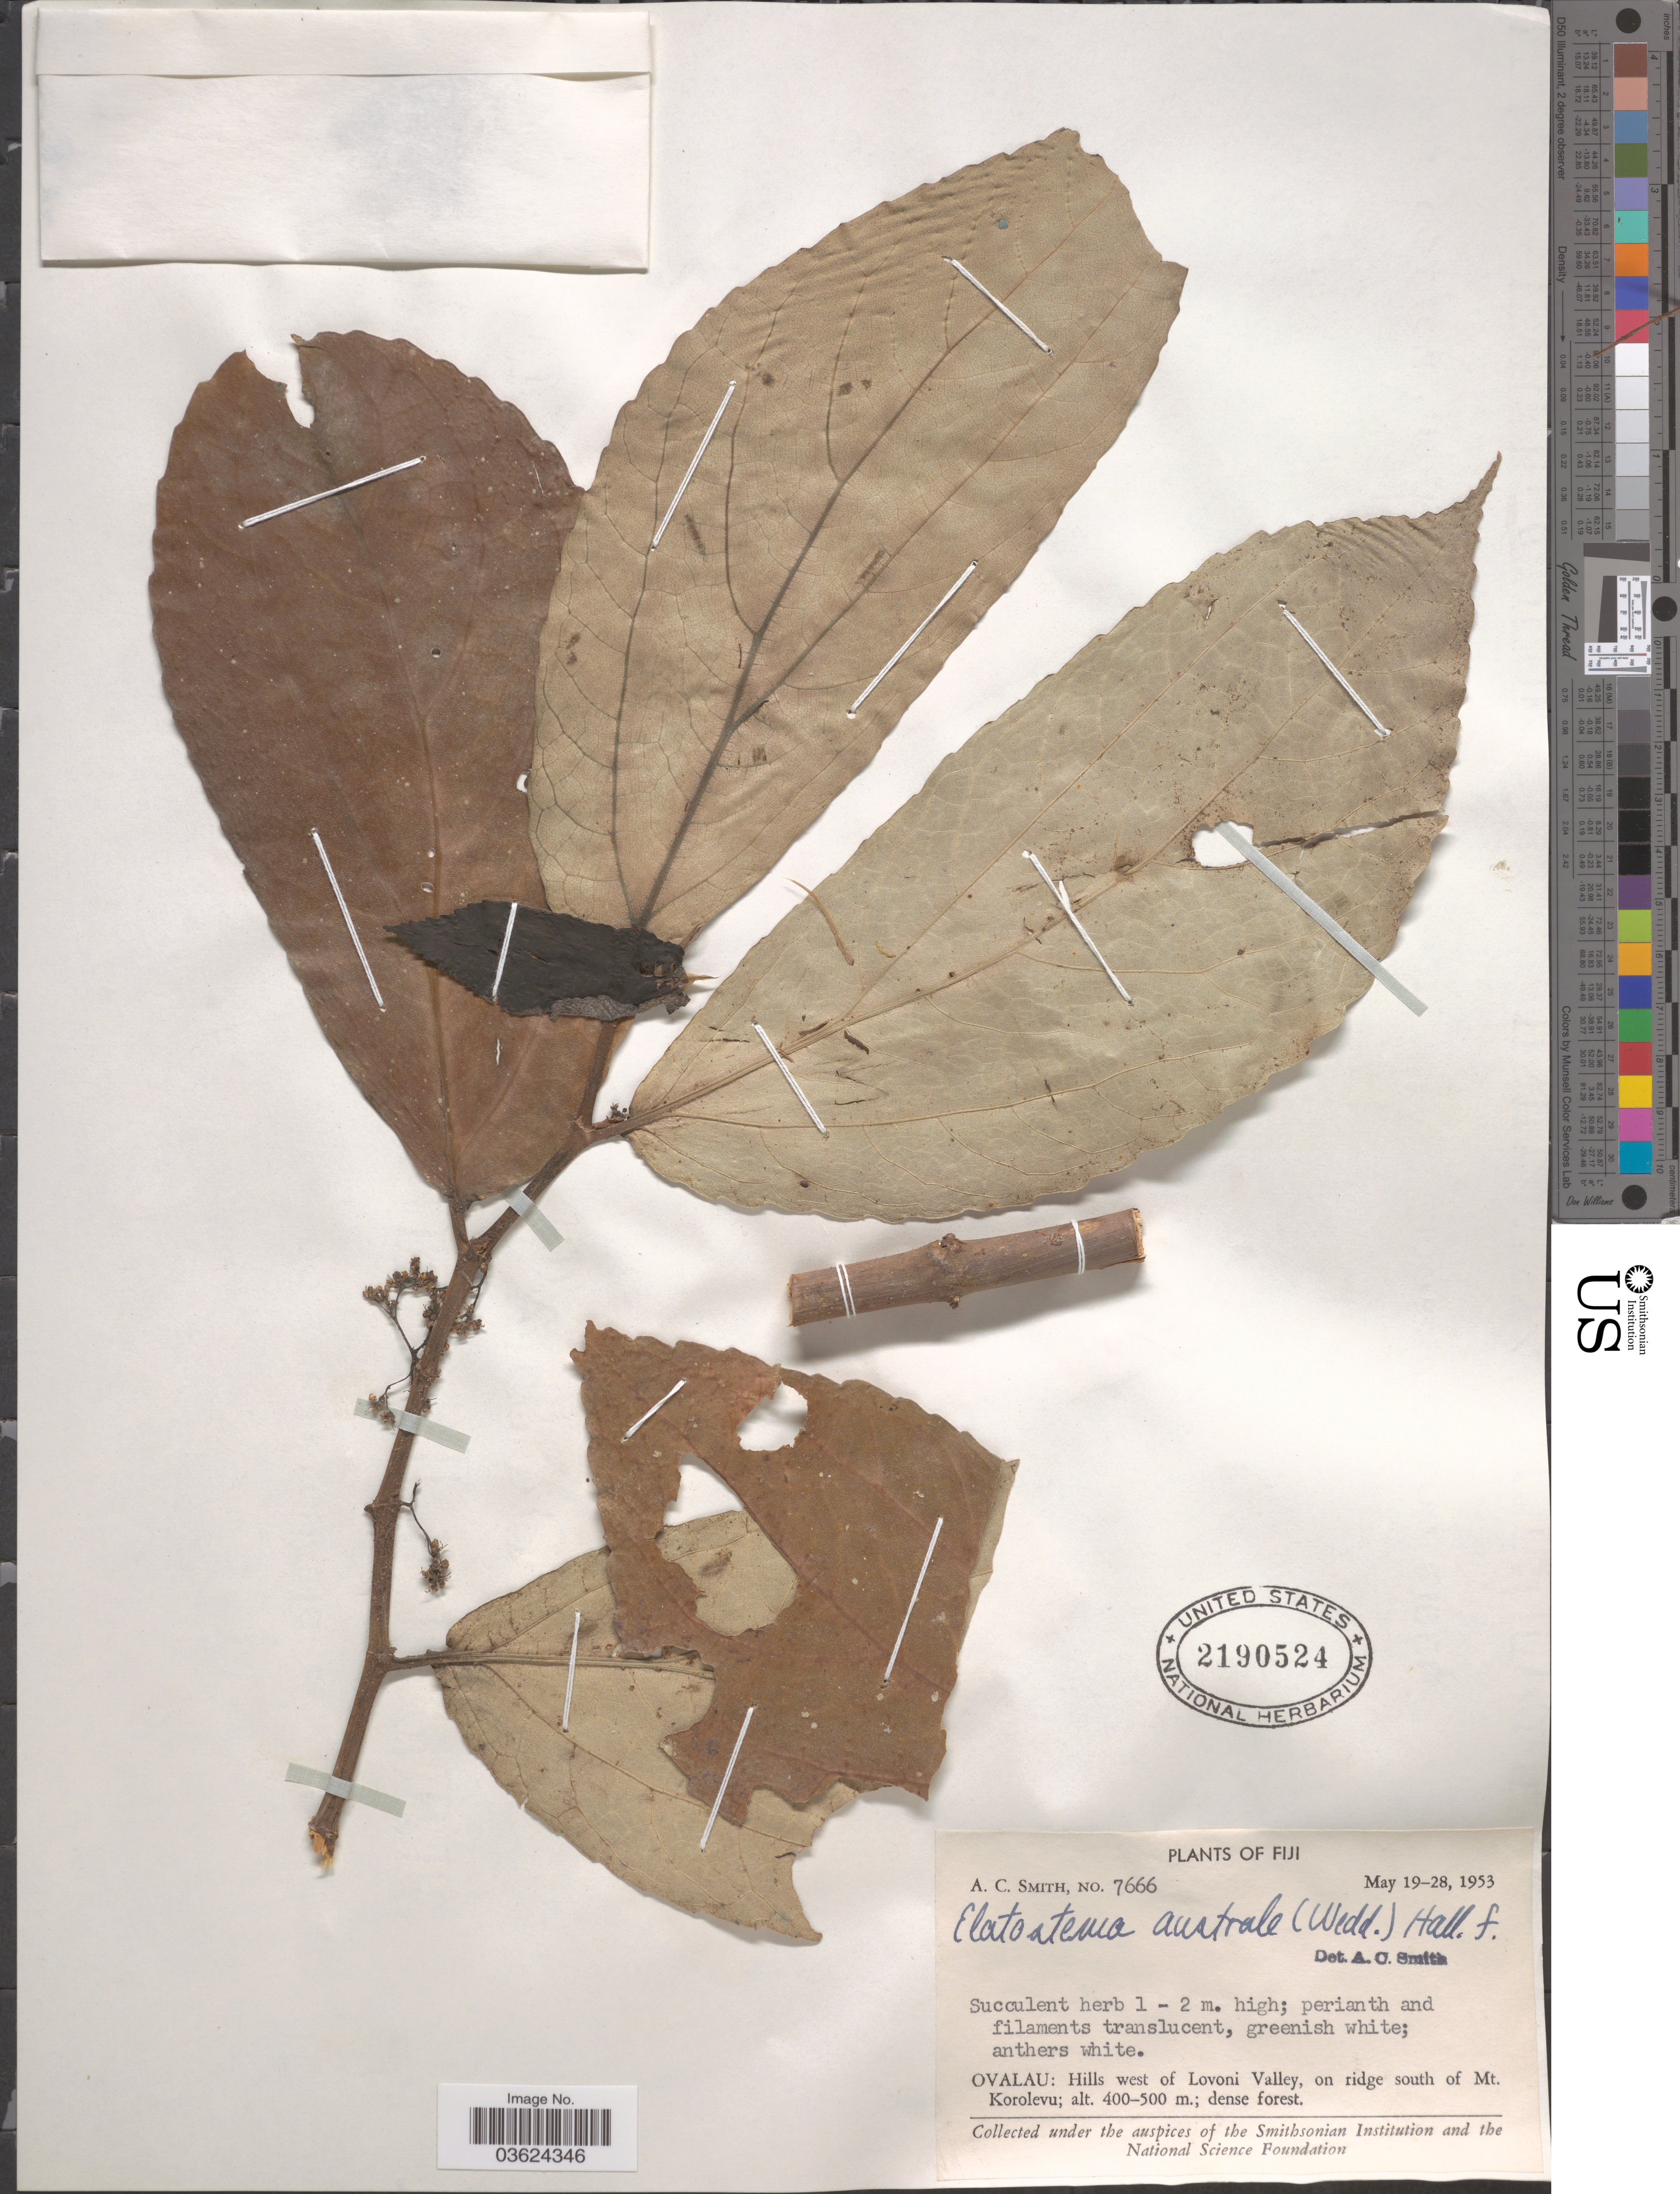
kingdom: Plantae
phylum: Tracheophyta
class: Magnoliopsida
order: Rosales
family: Urticaceae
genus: Elatostema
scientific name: Elatostema australe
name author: Hallier f.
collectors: A. C. Smith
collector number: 7666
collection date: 1953-05-19/1953-05-28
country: Fiji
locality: Ovalau: Hills west of Lovoni Valley, on ridge south of Mt. Korolevu.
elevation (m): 400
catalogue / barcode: US 2190524